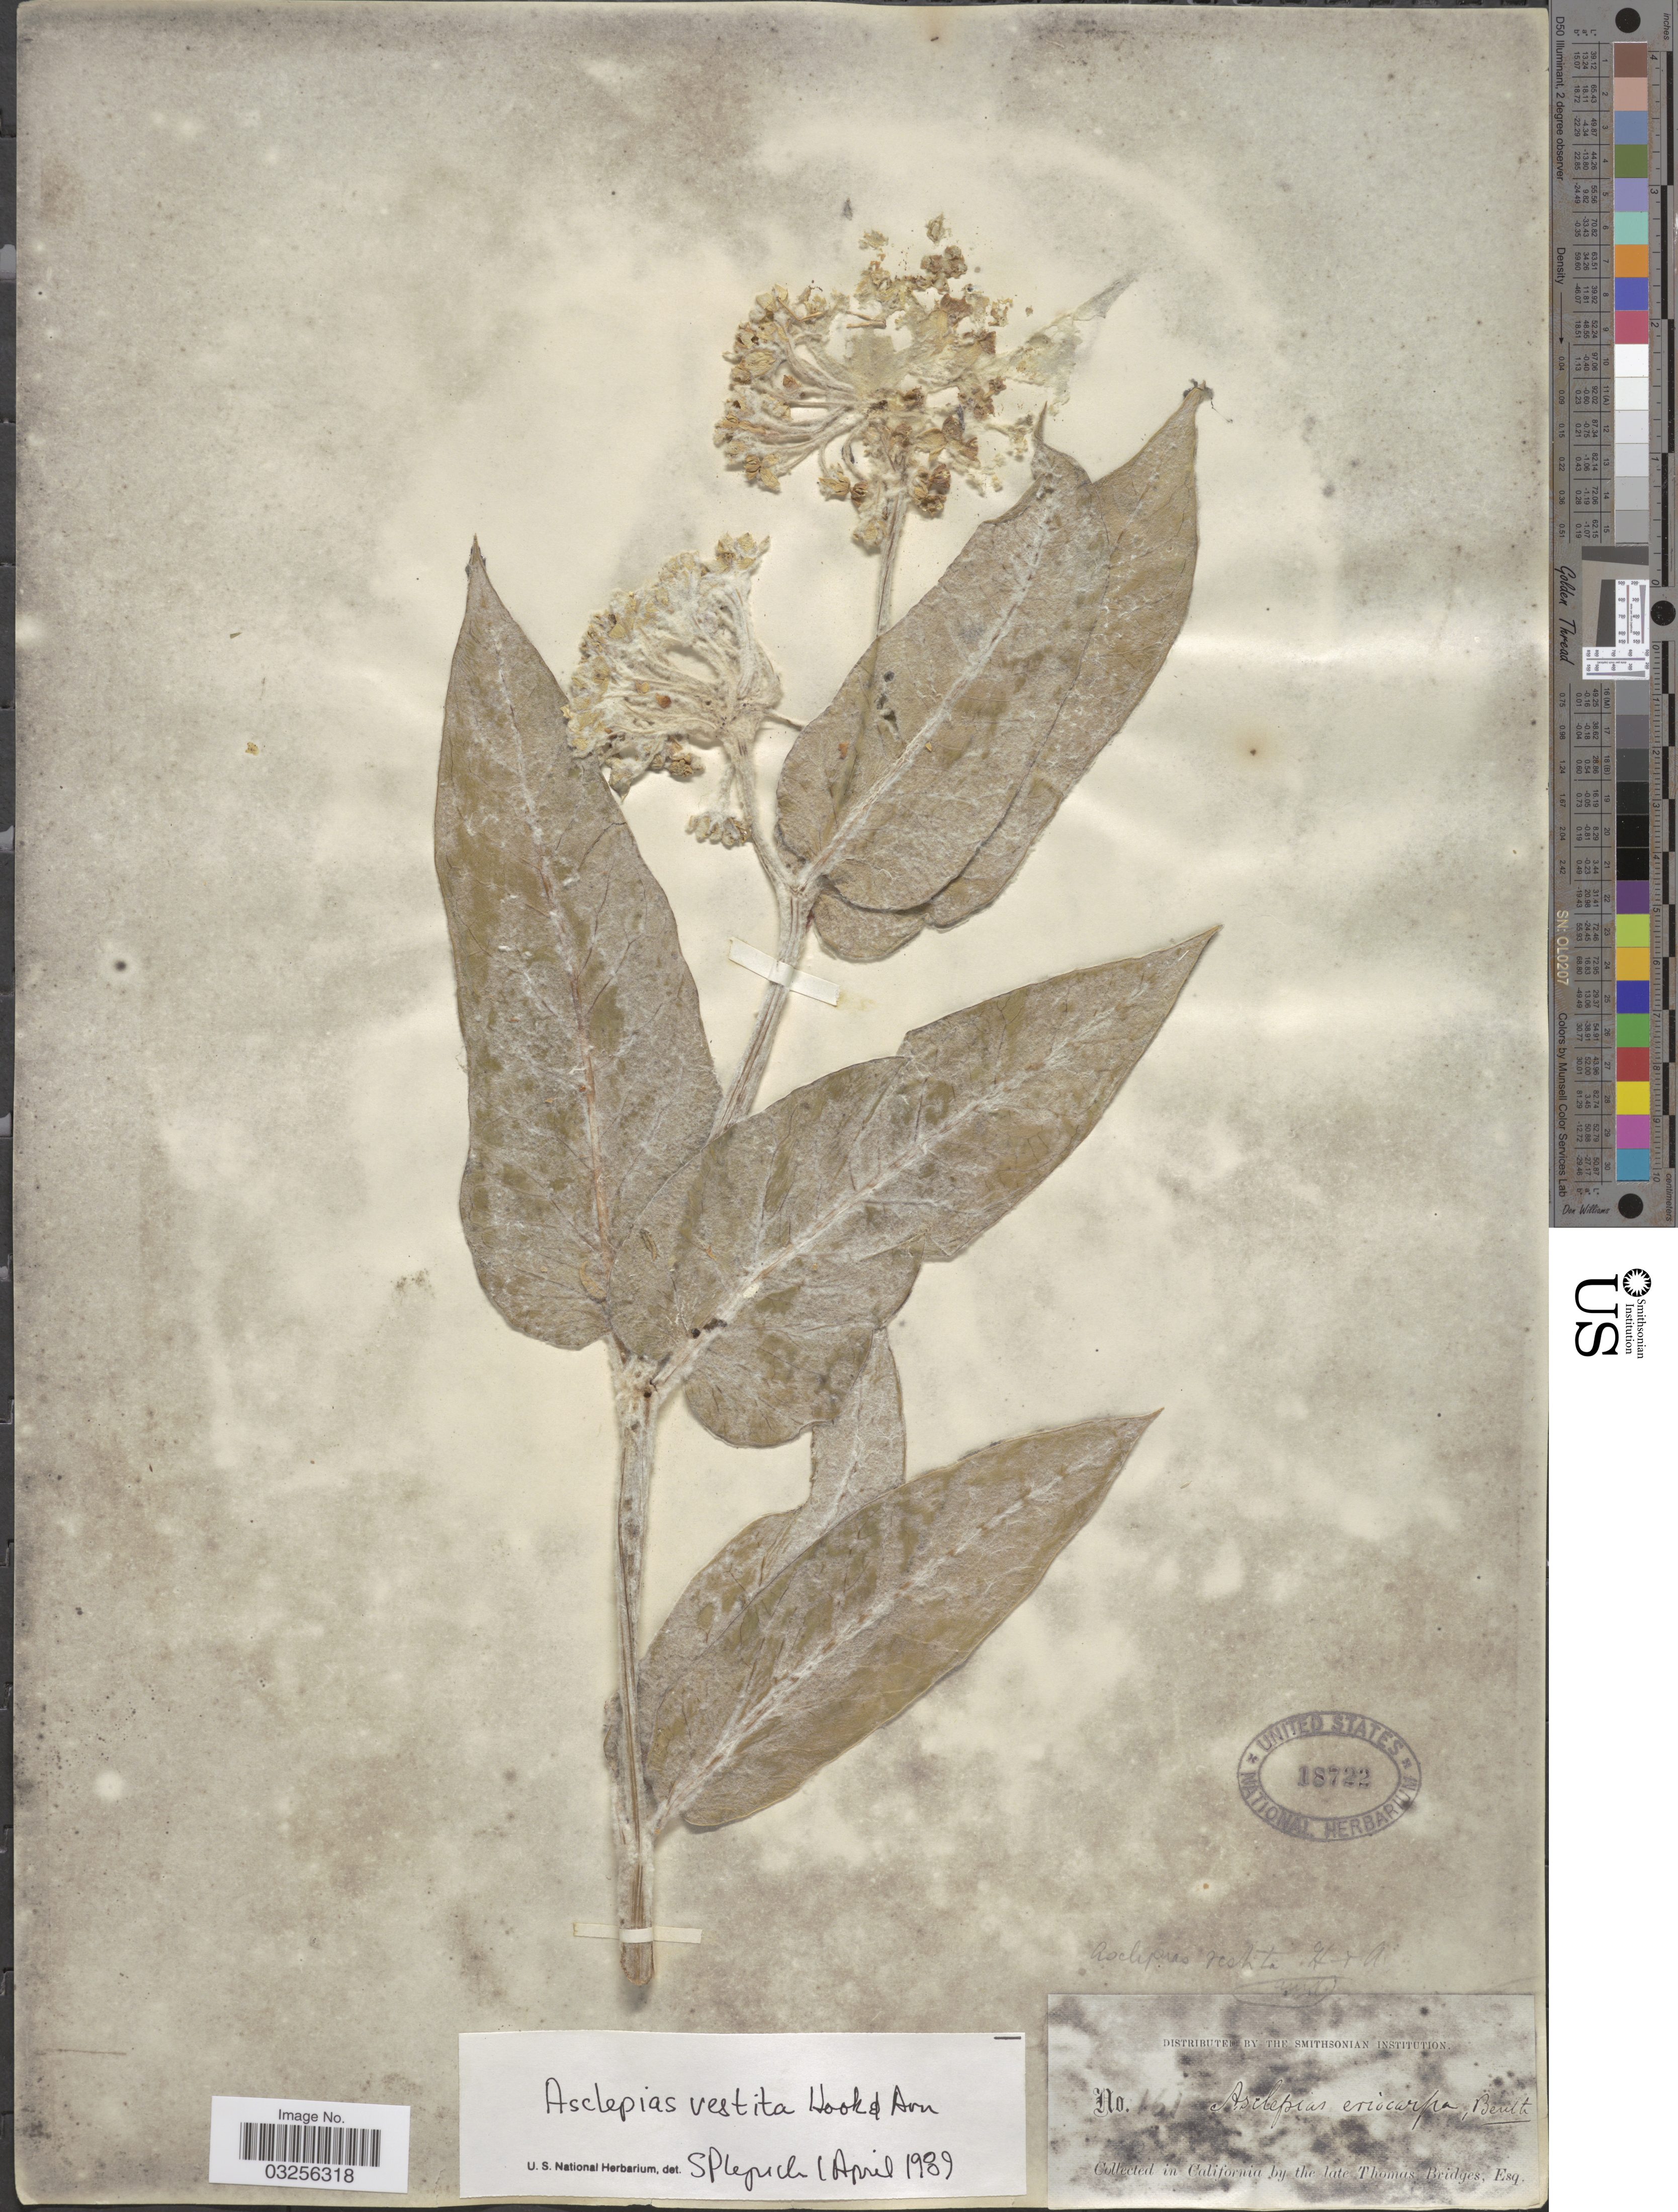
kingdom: Plantae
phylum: Tracheophyta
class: Magnoliopsida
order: Gentianales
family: Apocynaceae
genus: Asclepias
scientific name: Asclepias vestita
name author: Hook. & Arn.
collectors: T. Bridges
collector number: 161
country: United States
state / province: California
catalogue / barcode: US 18722